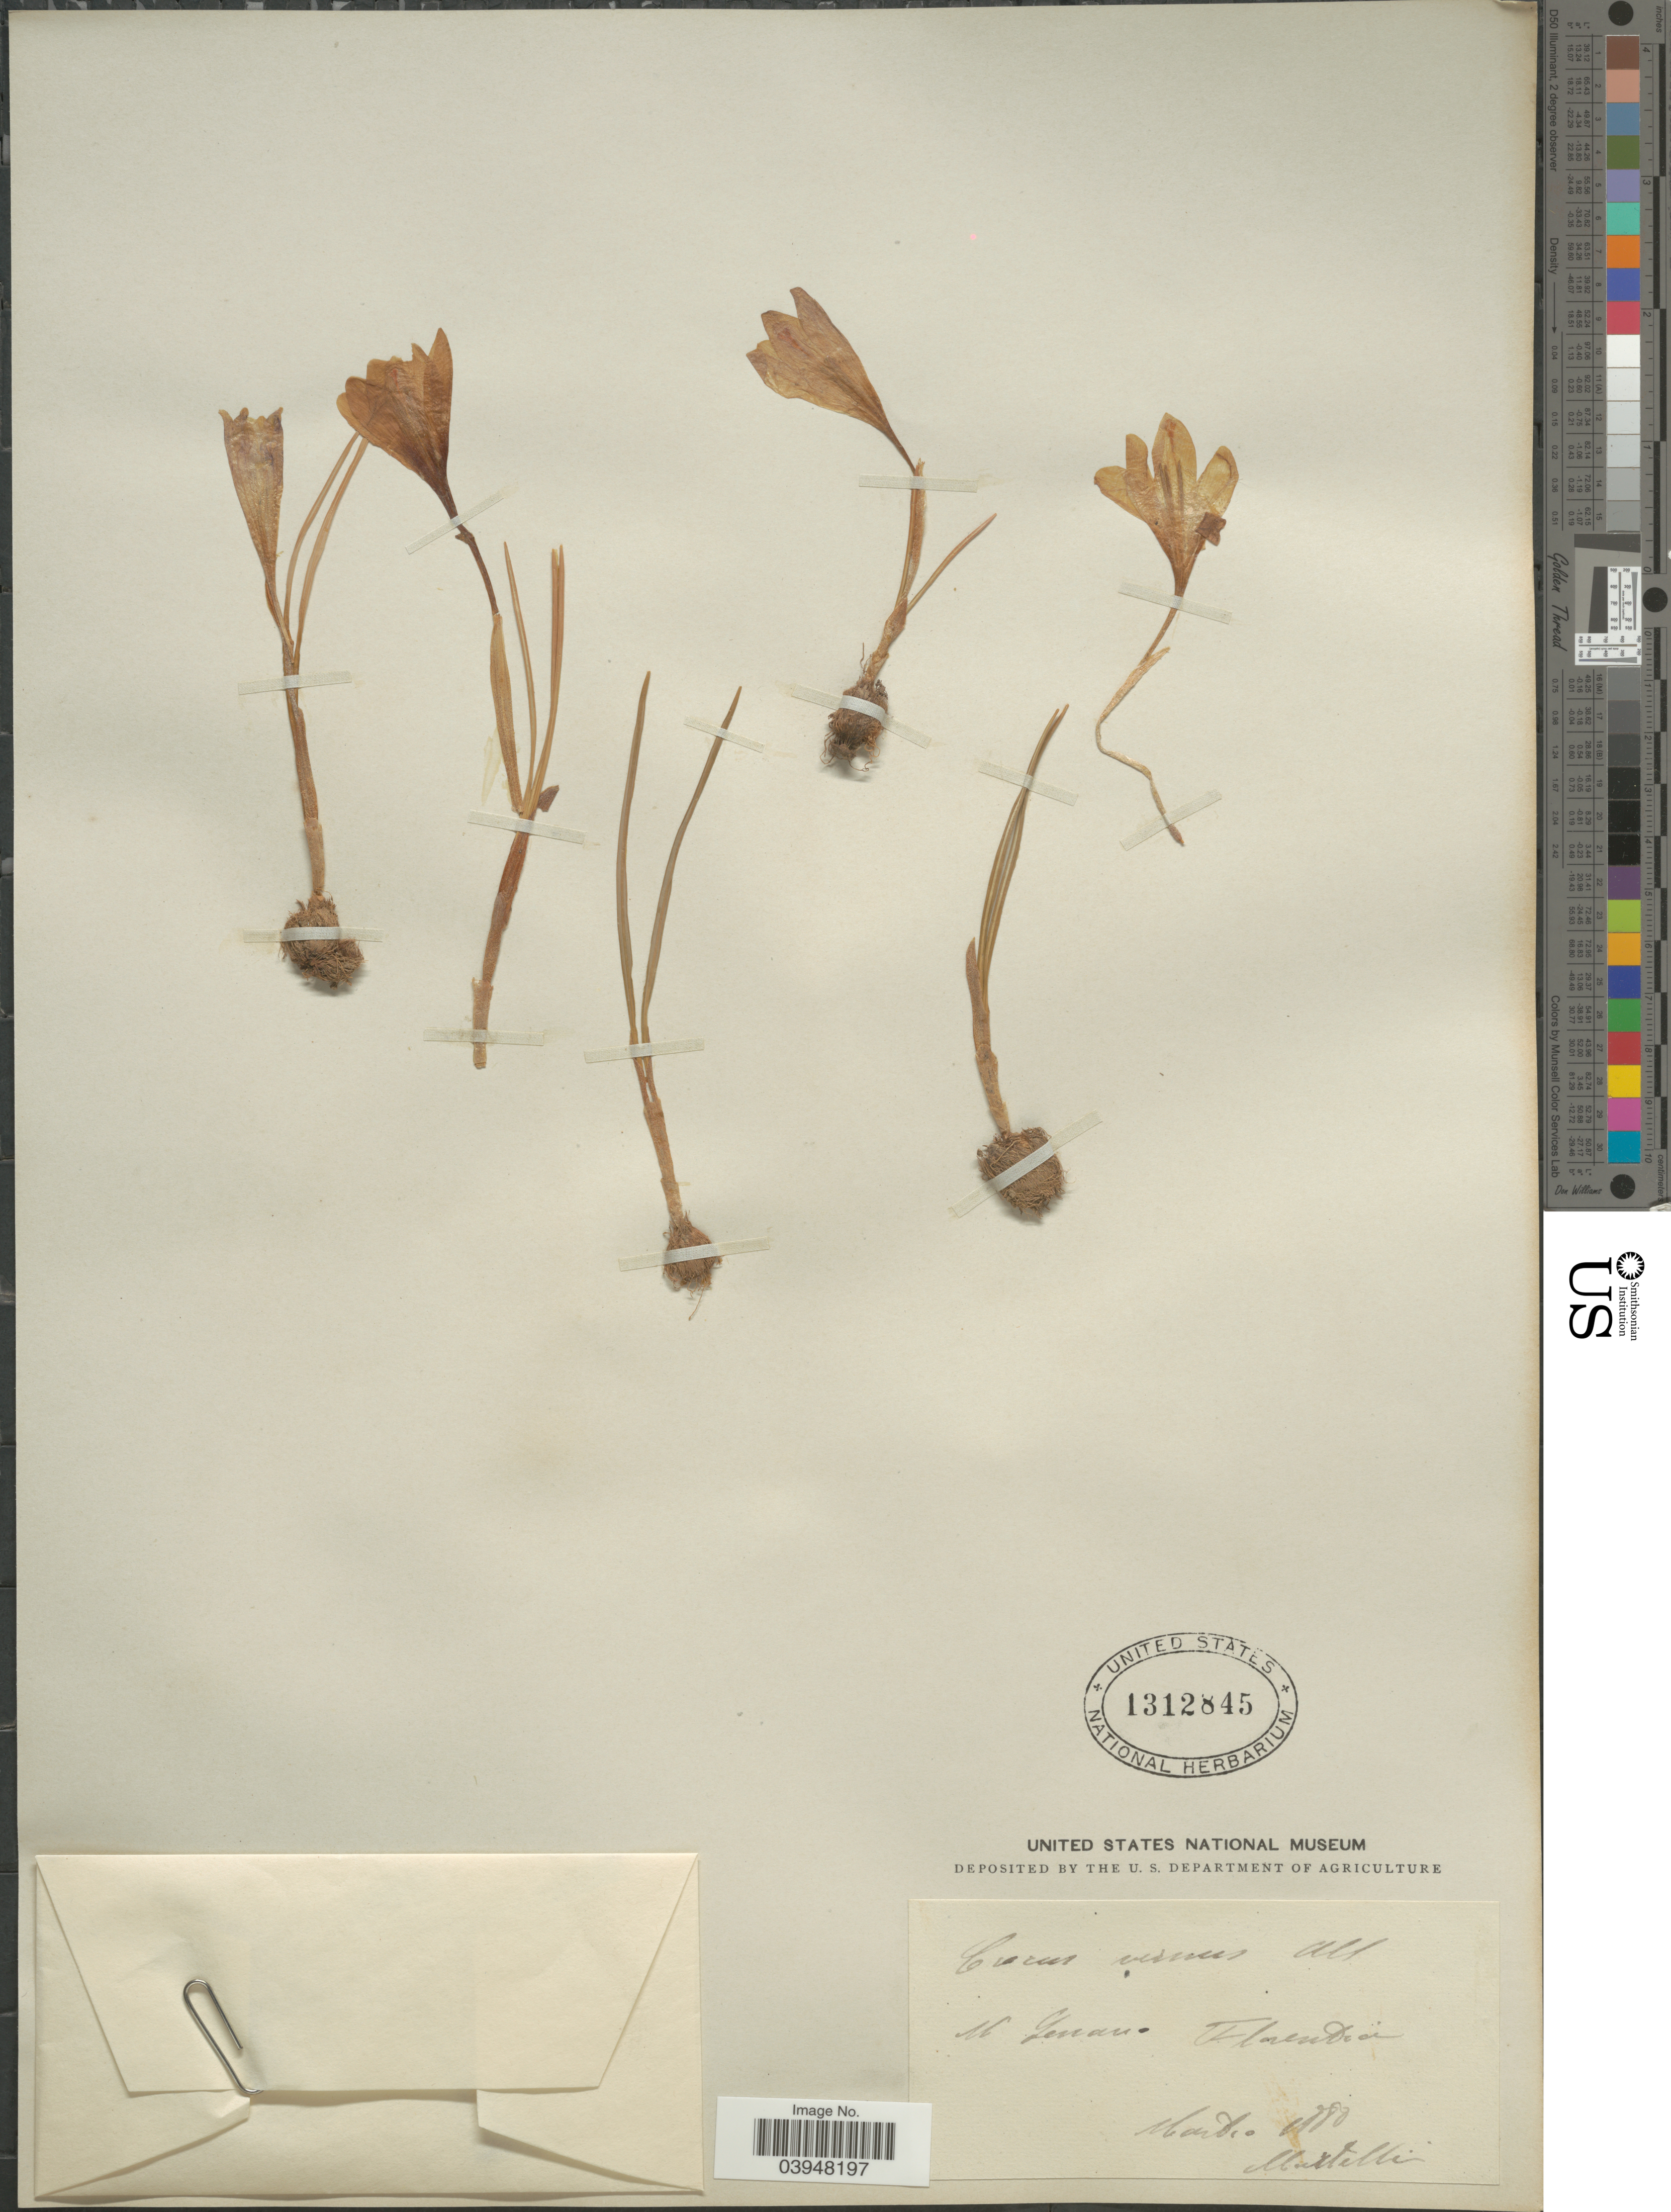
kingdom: Plantae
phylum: Tracheophyta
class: Liliopsida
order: Asparagales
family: Iridaceae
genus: Crocus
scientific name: Crocus vernus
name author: Hill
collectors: -. Martelli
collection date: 1880-03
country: Italy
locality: Mt. Genano [interpreted], Florencia.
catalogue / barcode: US 1312845